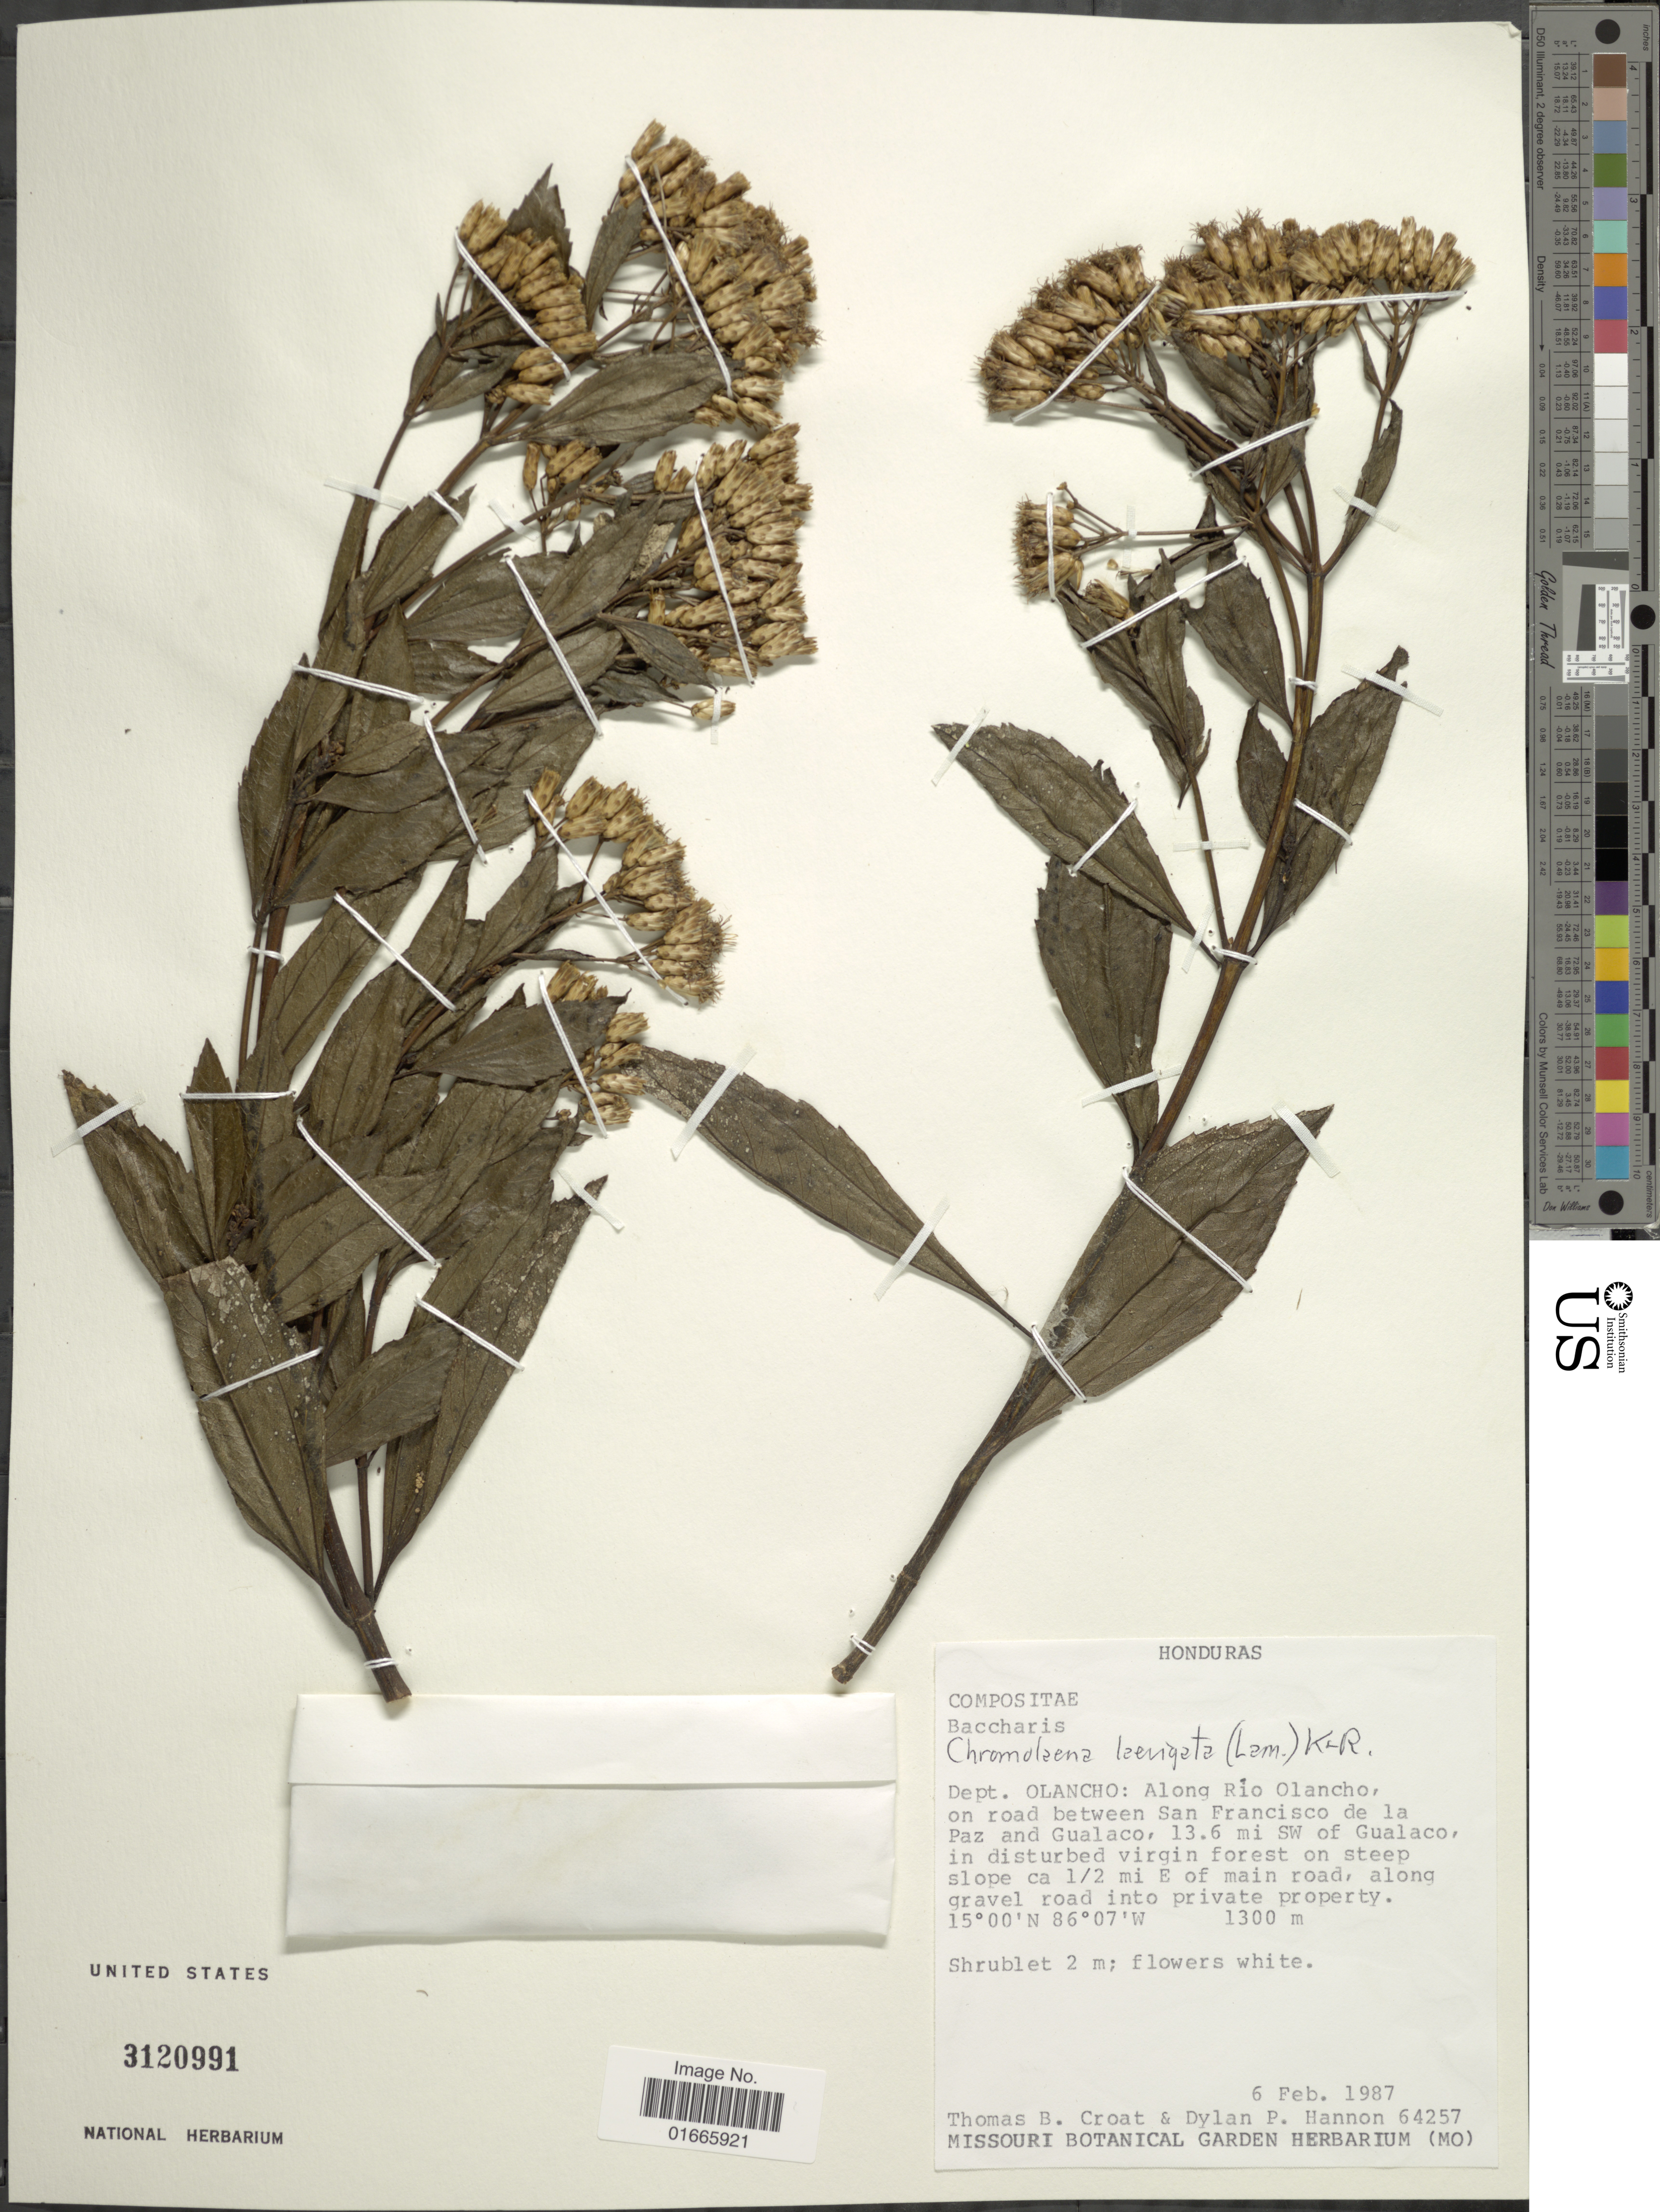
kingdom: Plantae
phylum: Tracheophyta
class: Magnoliopsida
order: Asterales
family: Asteraceae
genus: Chromolaena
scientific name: Chromolaena laevigata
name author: (Lam.) R.M. King & H. Rob.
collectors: T. B. Croat & D. Hannon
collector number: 64257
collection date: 1987-02-06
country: Honduras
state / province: Olancho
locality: Along Rio Olancho, on road between San Francisco de la Paz and Gualaco, 13.6 mi SW of Gualaco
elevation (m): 1300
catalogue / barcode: US 3120991